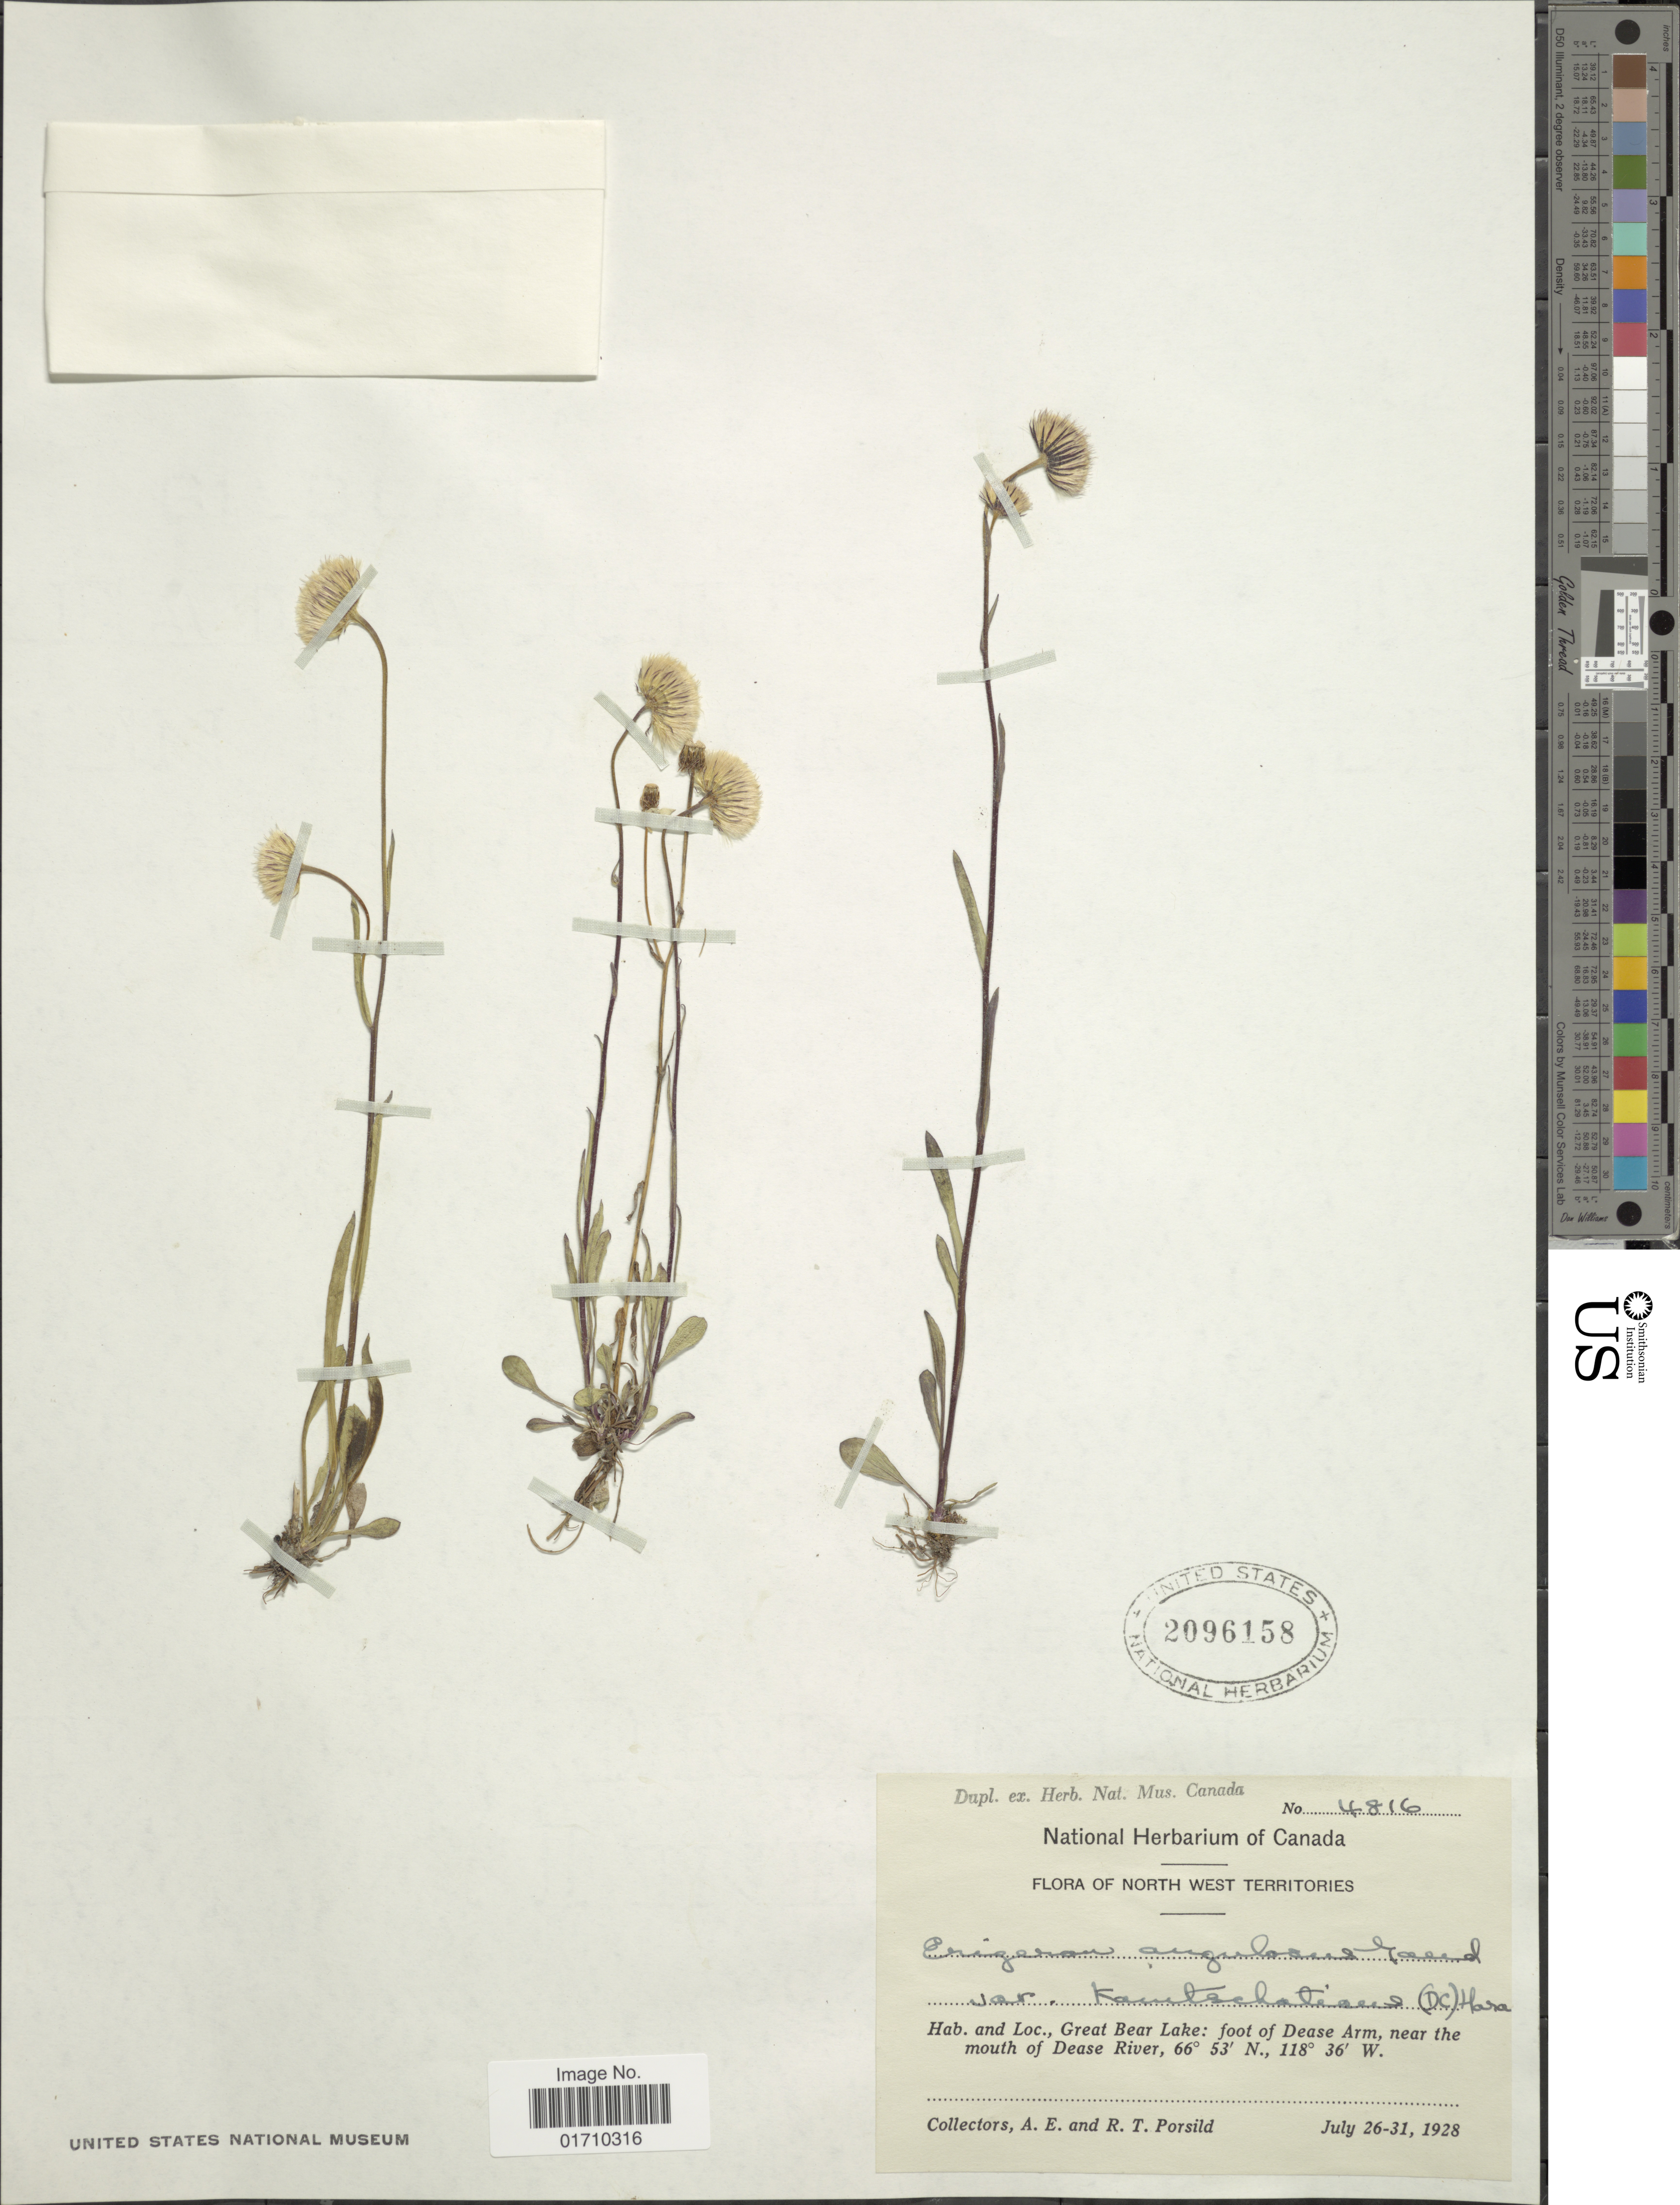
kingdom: Plantae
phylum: Tracheophyta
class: Magnoliopsida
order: Asterales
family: Asteraceae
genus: Erigeron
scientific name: Erigeron angulosus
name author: Gaudin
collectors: A. E. Porsild & R. T. Porsild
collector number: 4816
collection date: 1928-07-26/1928-07-31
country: Canada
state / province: Northwest Territories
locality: Great Bear Lake: foot of Dease Arm, near the mouth of Dease River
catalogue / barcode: US 2096158